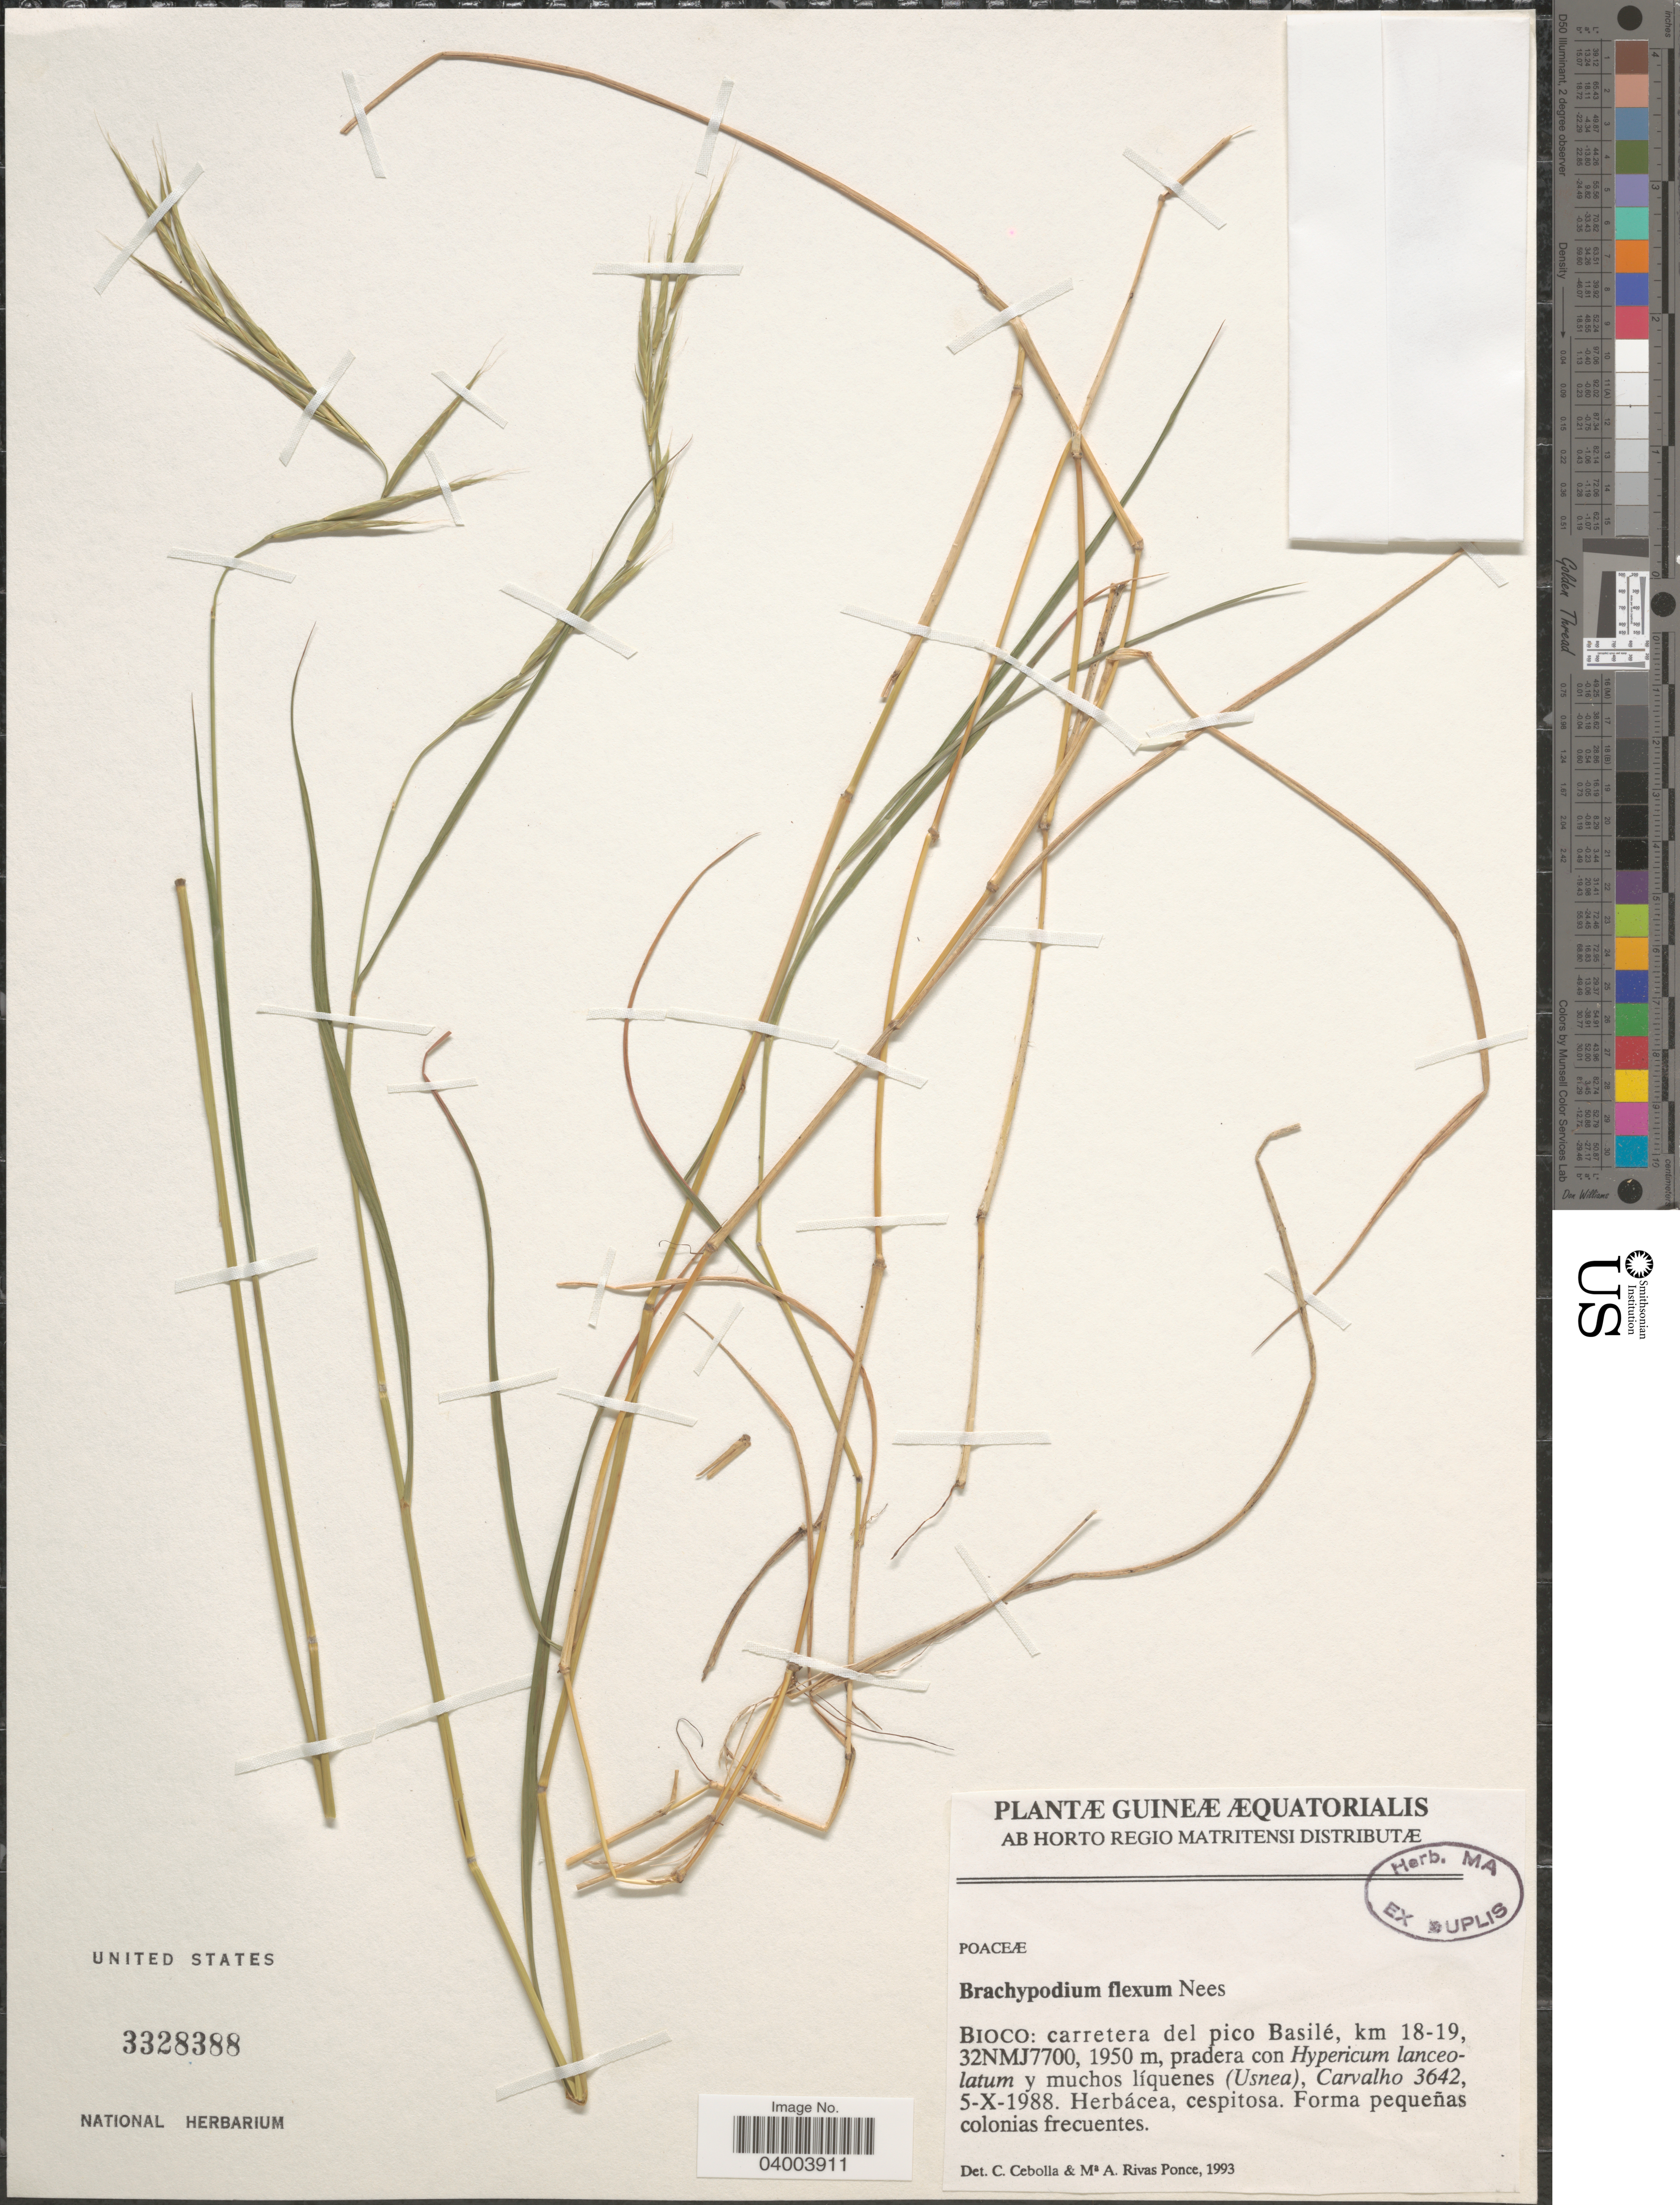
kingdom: Plantae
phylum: Tracheophyta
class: Liliopsida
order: Poales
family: Poaceae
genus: Brachypodium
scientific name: Brachypodium flexum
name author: Nees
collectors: Carvalho, --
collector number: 3642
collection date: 1988-10-05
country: Equatorial Guinea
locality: Guineæ Æquatorialis. Bioco: carretera del pico Basilé, km 18-19, 32NMJ7700.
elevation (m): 1950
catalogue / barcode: US 3328388